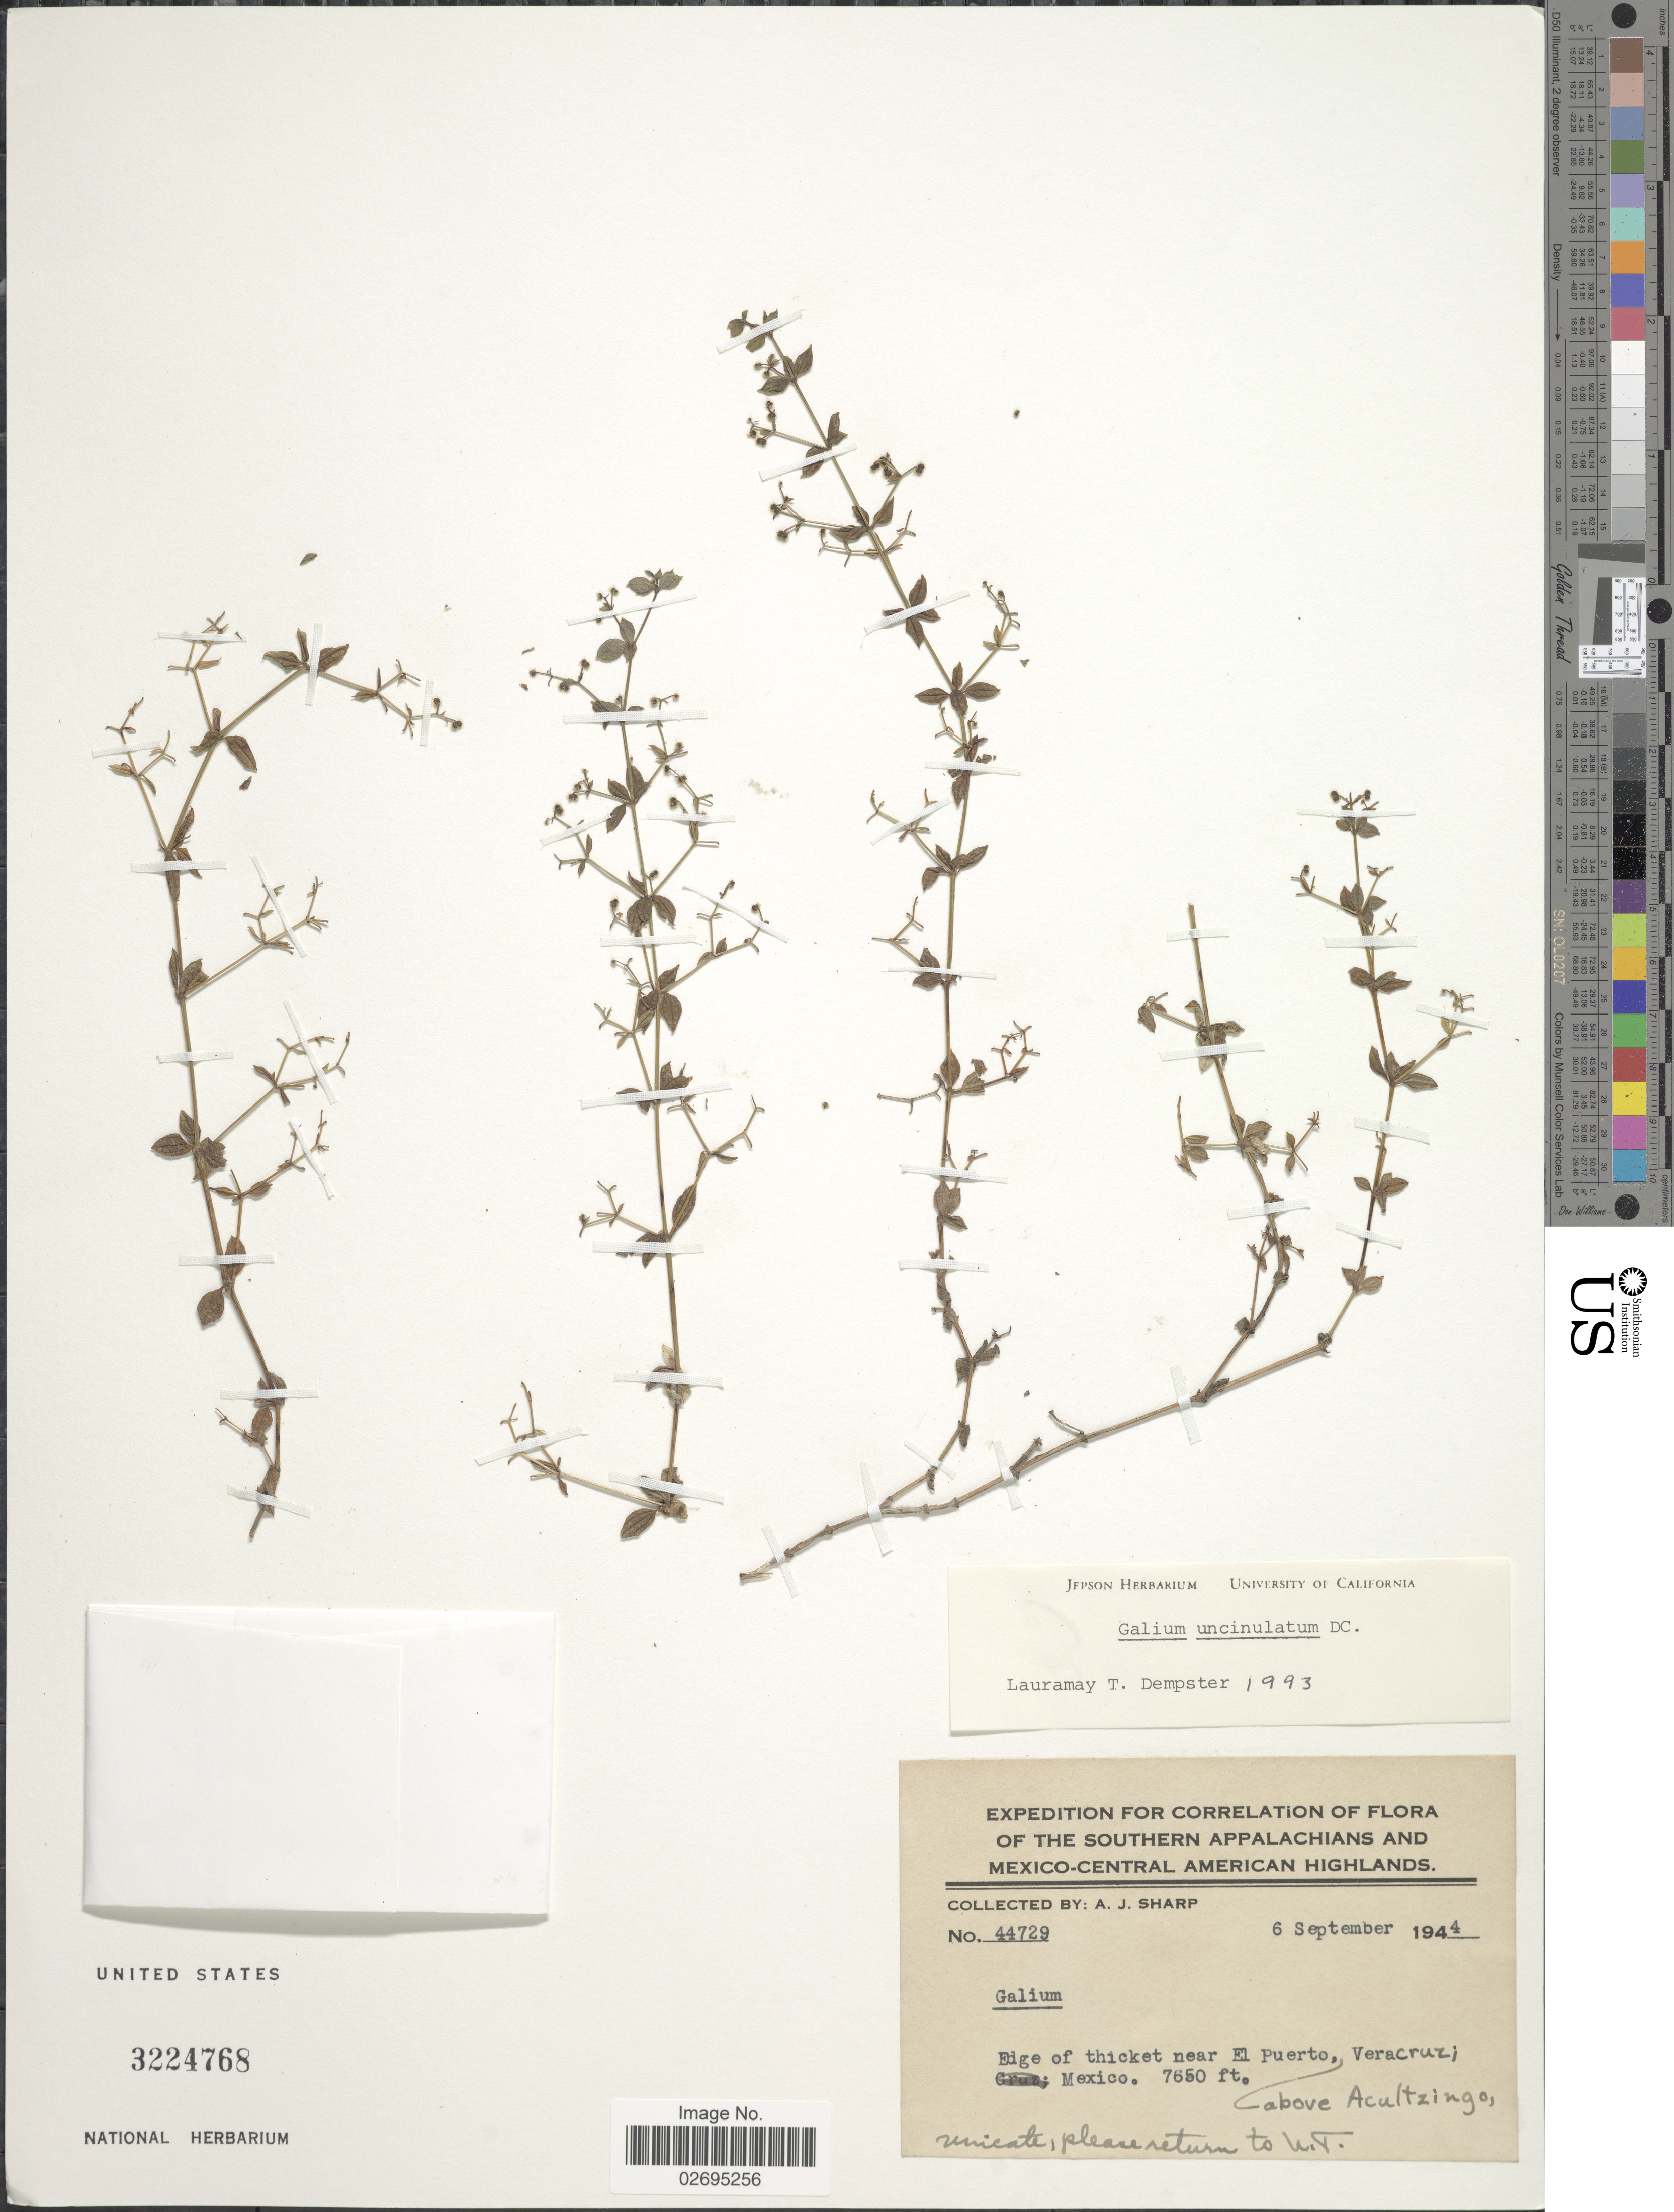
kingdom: Plantae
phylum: Tracheophyta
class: Magnoliopsida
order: Gentianales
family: Rubiaceae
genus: Galium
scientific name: Galium uncinulatum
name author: DC.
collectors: A. J. Sharp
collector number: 44729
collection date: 1944-09-06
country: Mexico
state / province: Veracruz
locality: The Southern Appalachians and Mexico Central American Highlands, Edge of thicket near El Puerto, above Acultzingo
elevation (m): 2332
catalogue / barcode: US 3224768